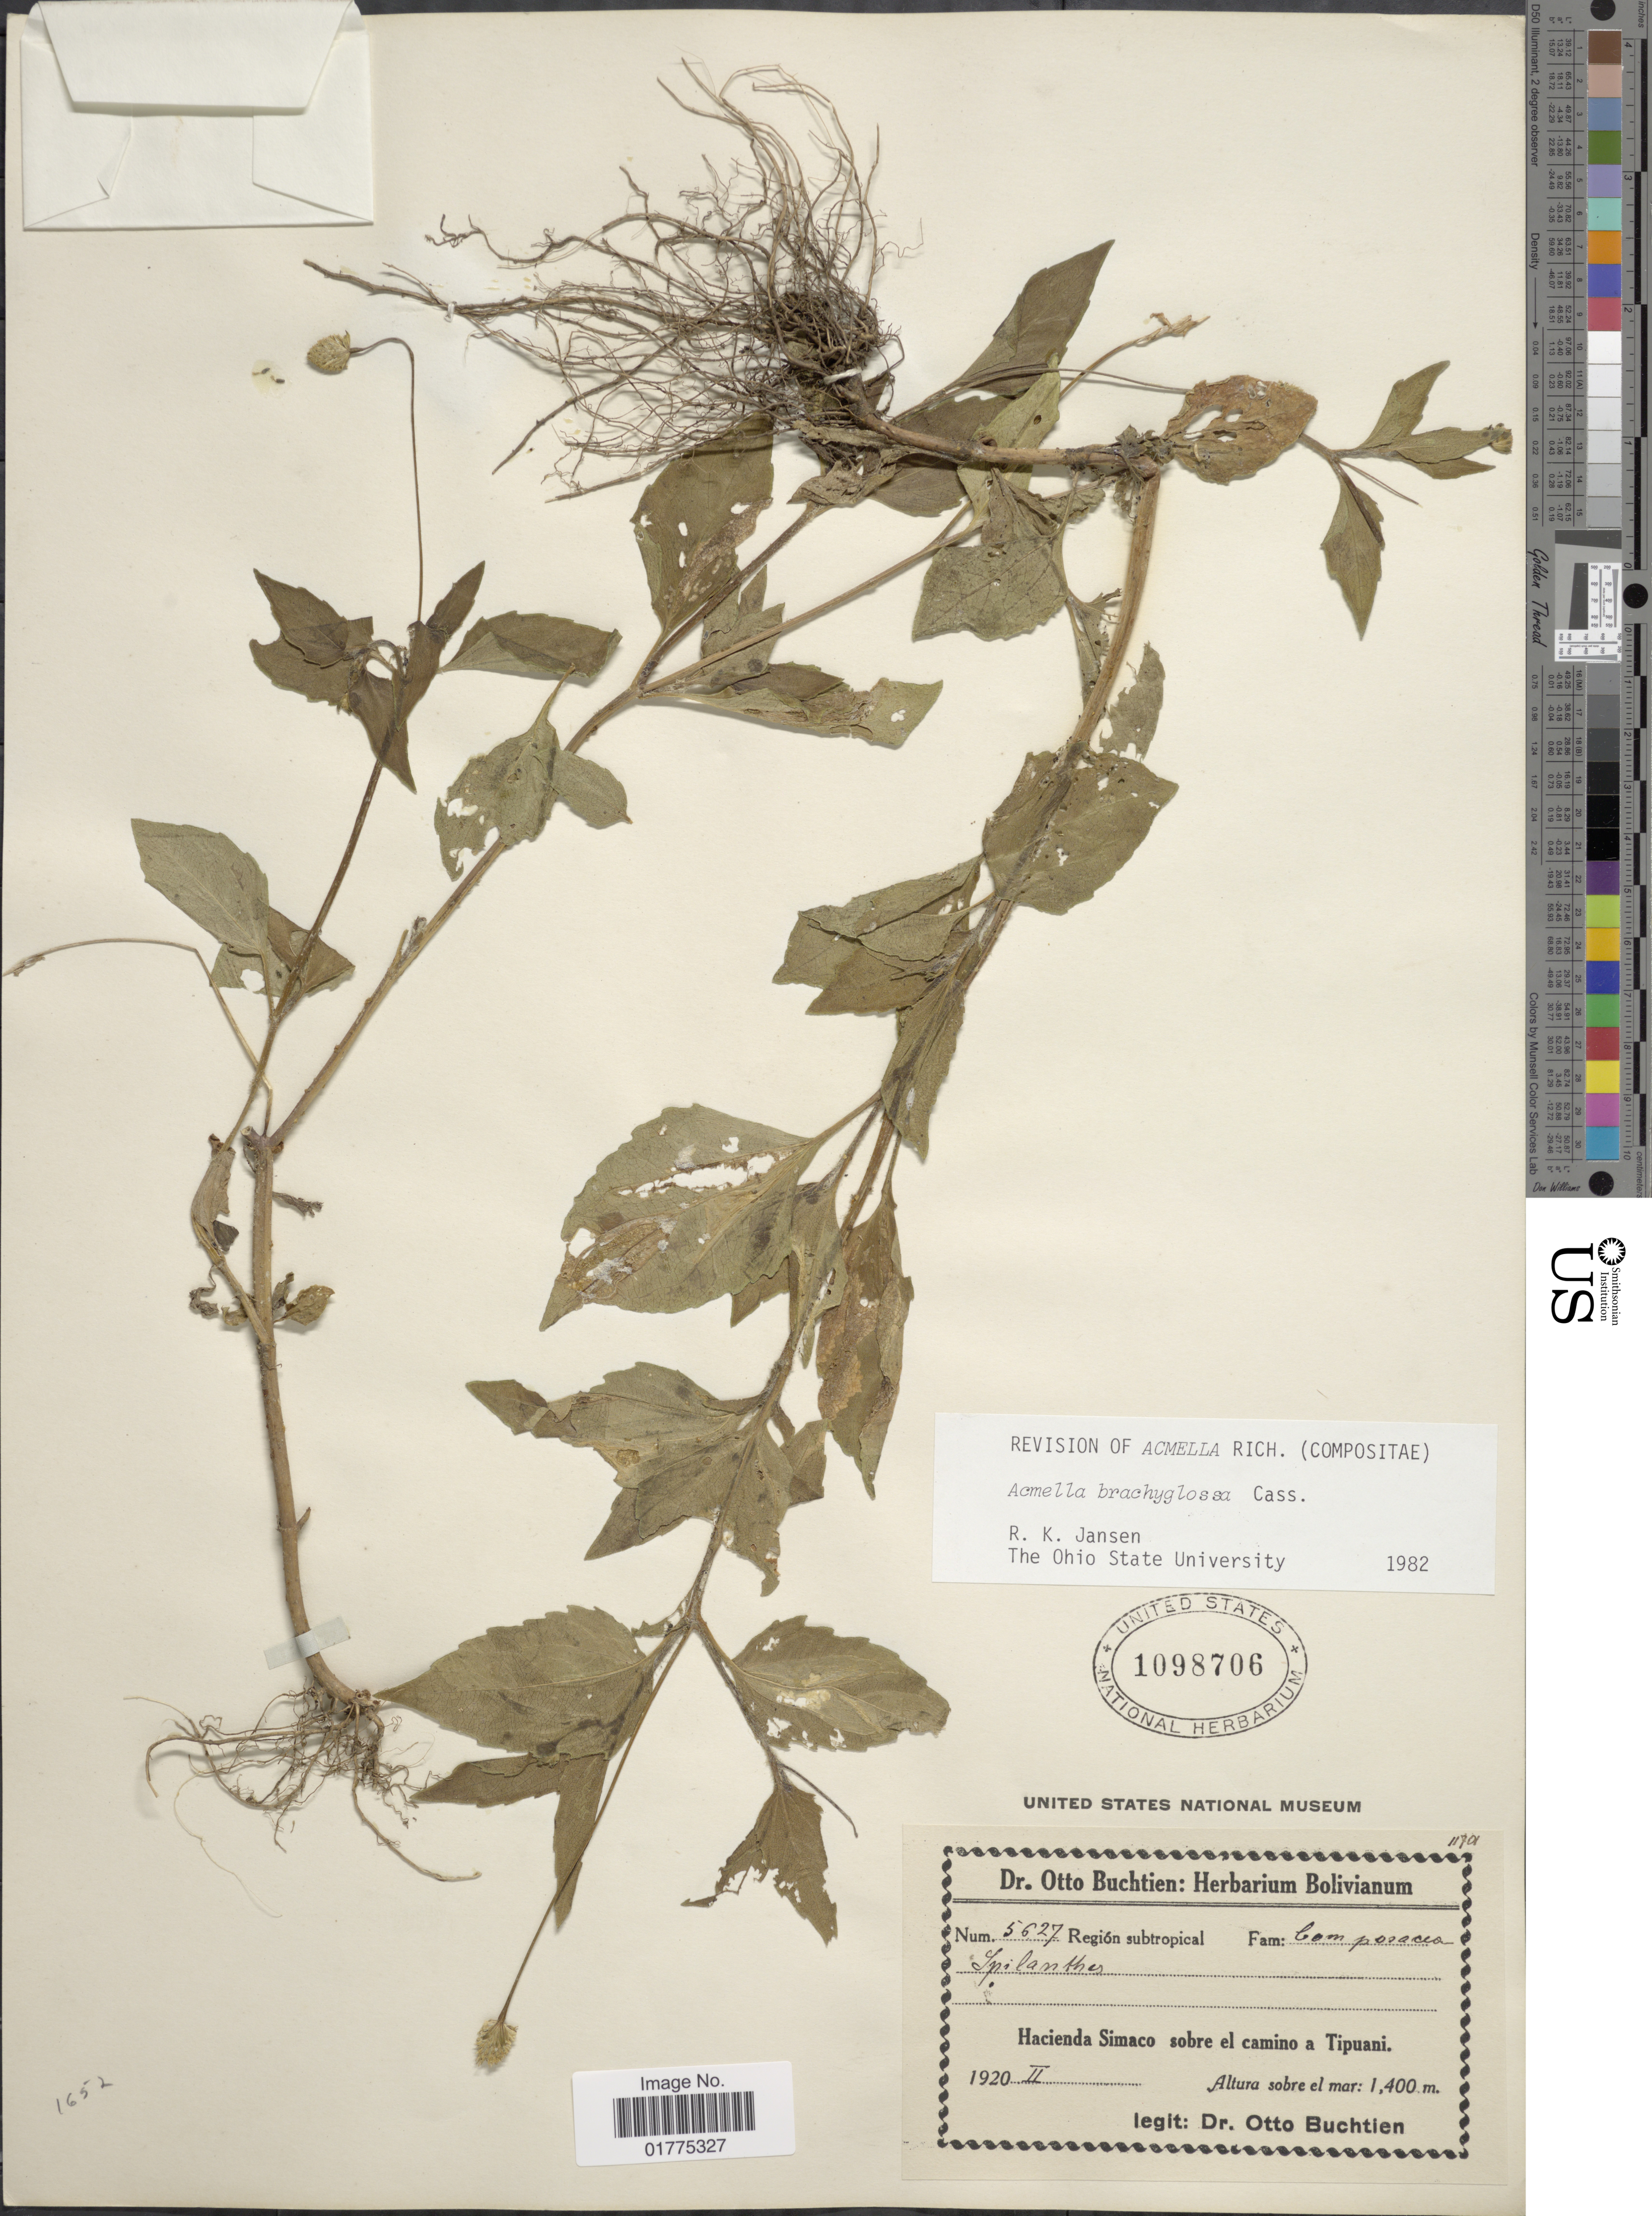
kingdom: Plantae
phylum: Tracheophyta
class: Magnoliopsida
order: Asterales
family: Asteraceae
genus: Acmella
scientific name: Acmella brachyglossa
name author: Cass.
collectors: O. Buchtien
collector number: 5627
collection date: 1920-02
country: Bolivia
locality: Hacienda Simaco sobre el camino a Tipuani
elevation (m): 1400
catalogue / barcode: US 1098706